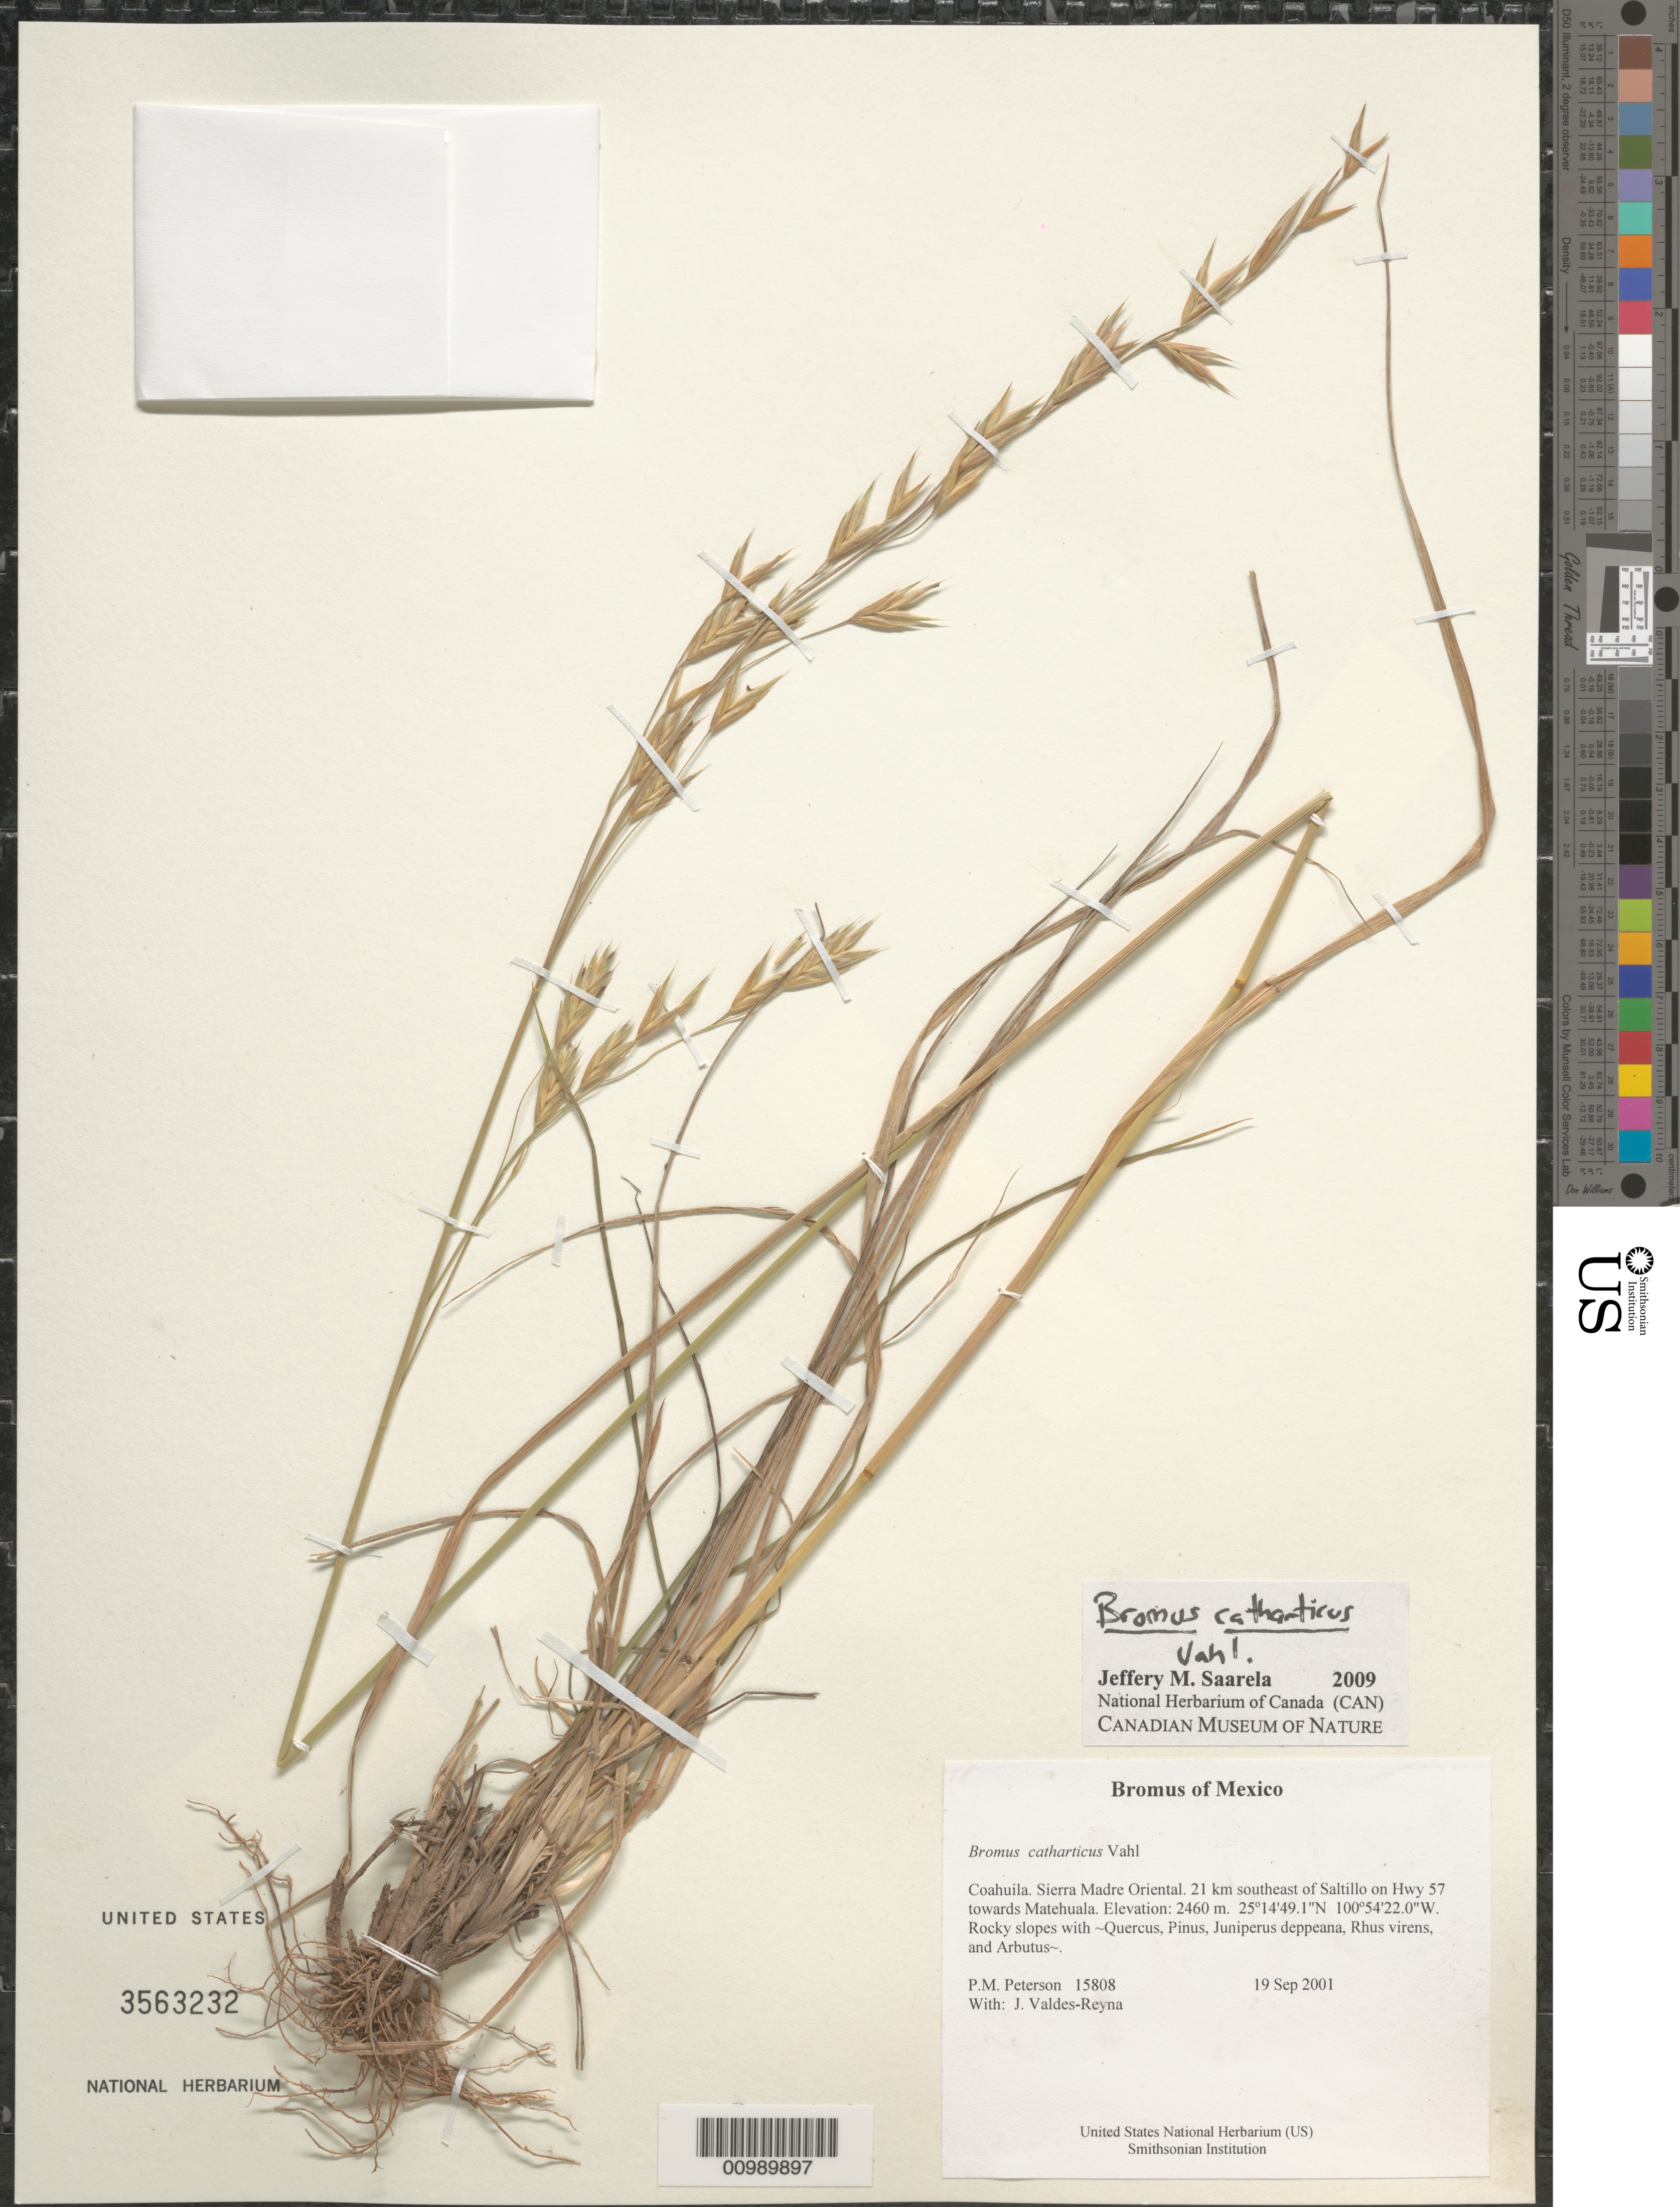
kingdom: Plantae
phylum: Tracheophyta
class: Liliopsida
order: Poales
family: Poaceae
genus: Bromus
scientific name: Bromus catharticus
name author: Vahl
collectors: P. M. Peterson & J. Valdés-Reyna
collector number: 15808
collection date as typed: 19 Sep 2001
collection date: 2001-09-19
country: Mexico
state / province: Coahuila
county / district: Sierra Madre Oriental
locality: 21 km southeast of Saltillo on Hwy 57 towards Matehuala.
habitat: Rocky slopes with ~Quercus, Pinus, Juniperus deppeana, Rhus virens, and Arbutus~.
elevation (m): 2460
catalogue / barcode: US 3563232